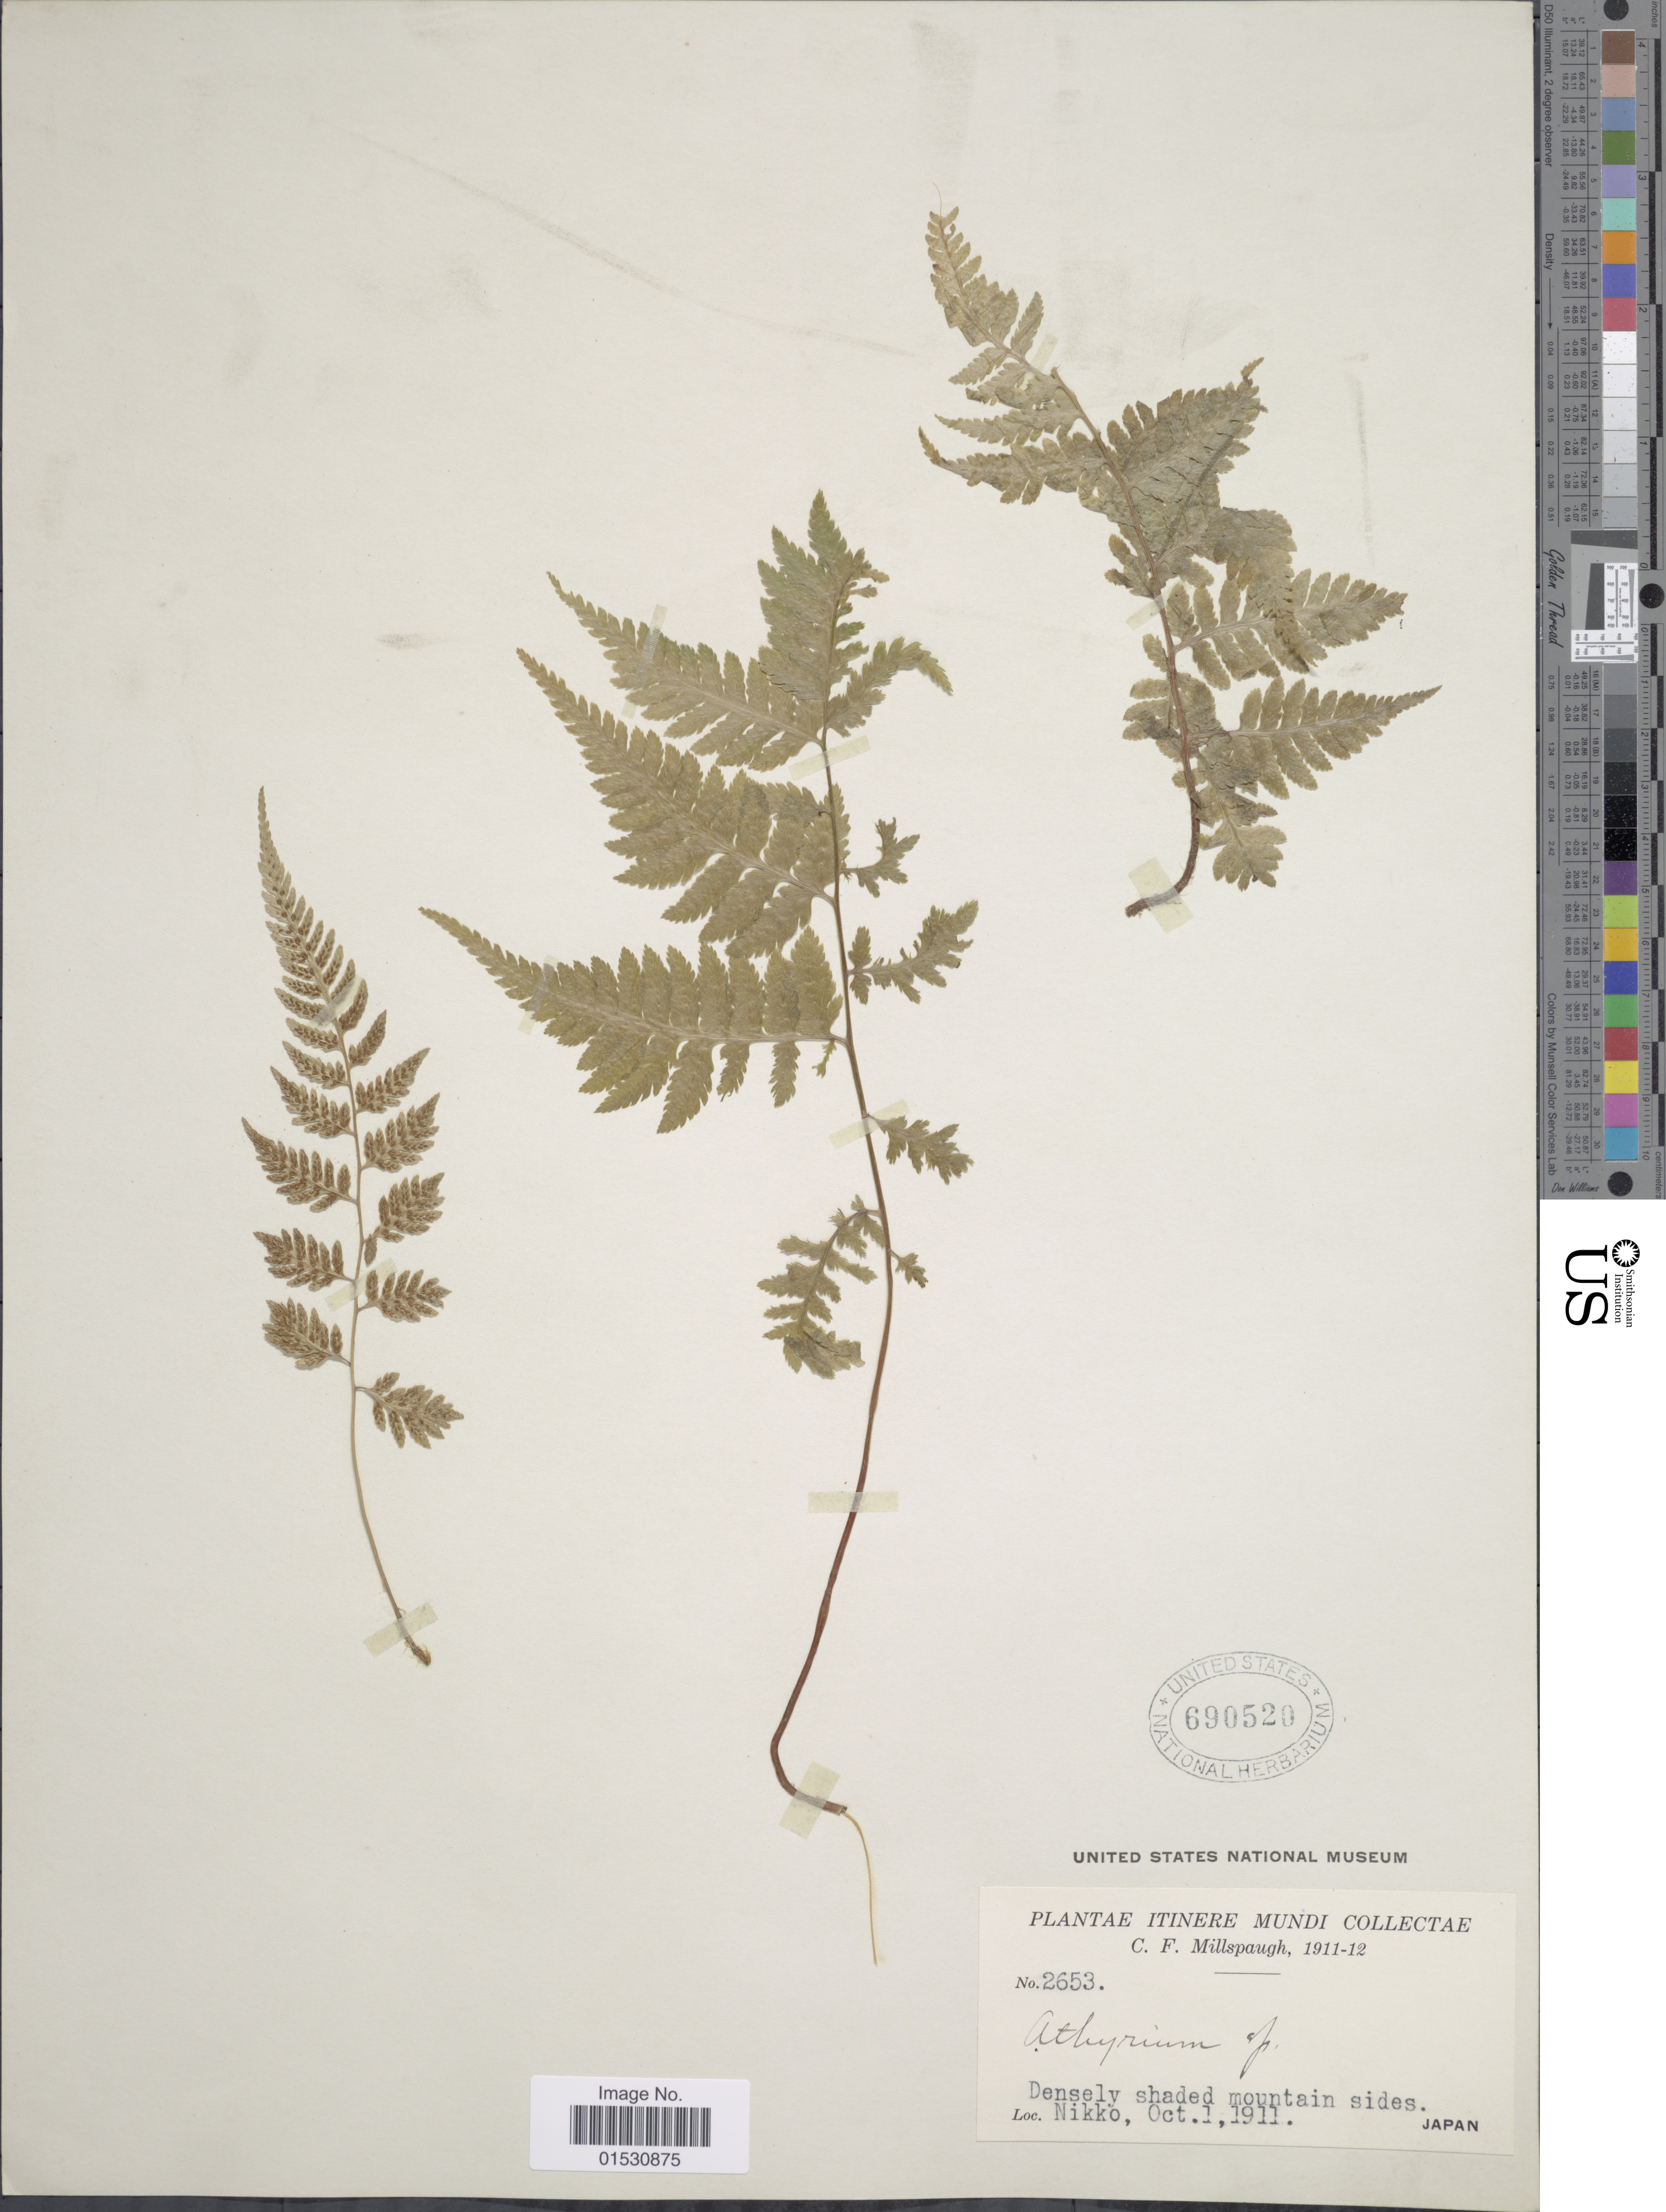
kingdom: Plantae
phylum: Tracheophyta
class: Polypodiopsida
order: Polypodiales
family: Athyriaceae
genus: Athyrium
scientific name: Athyrium nipponicum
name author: (Mett.) Hance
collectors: C. F. Millspaugh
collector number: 2653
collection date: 1911-10-01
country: Japan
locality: Nikko.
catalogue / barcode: US 690520